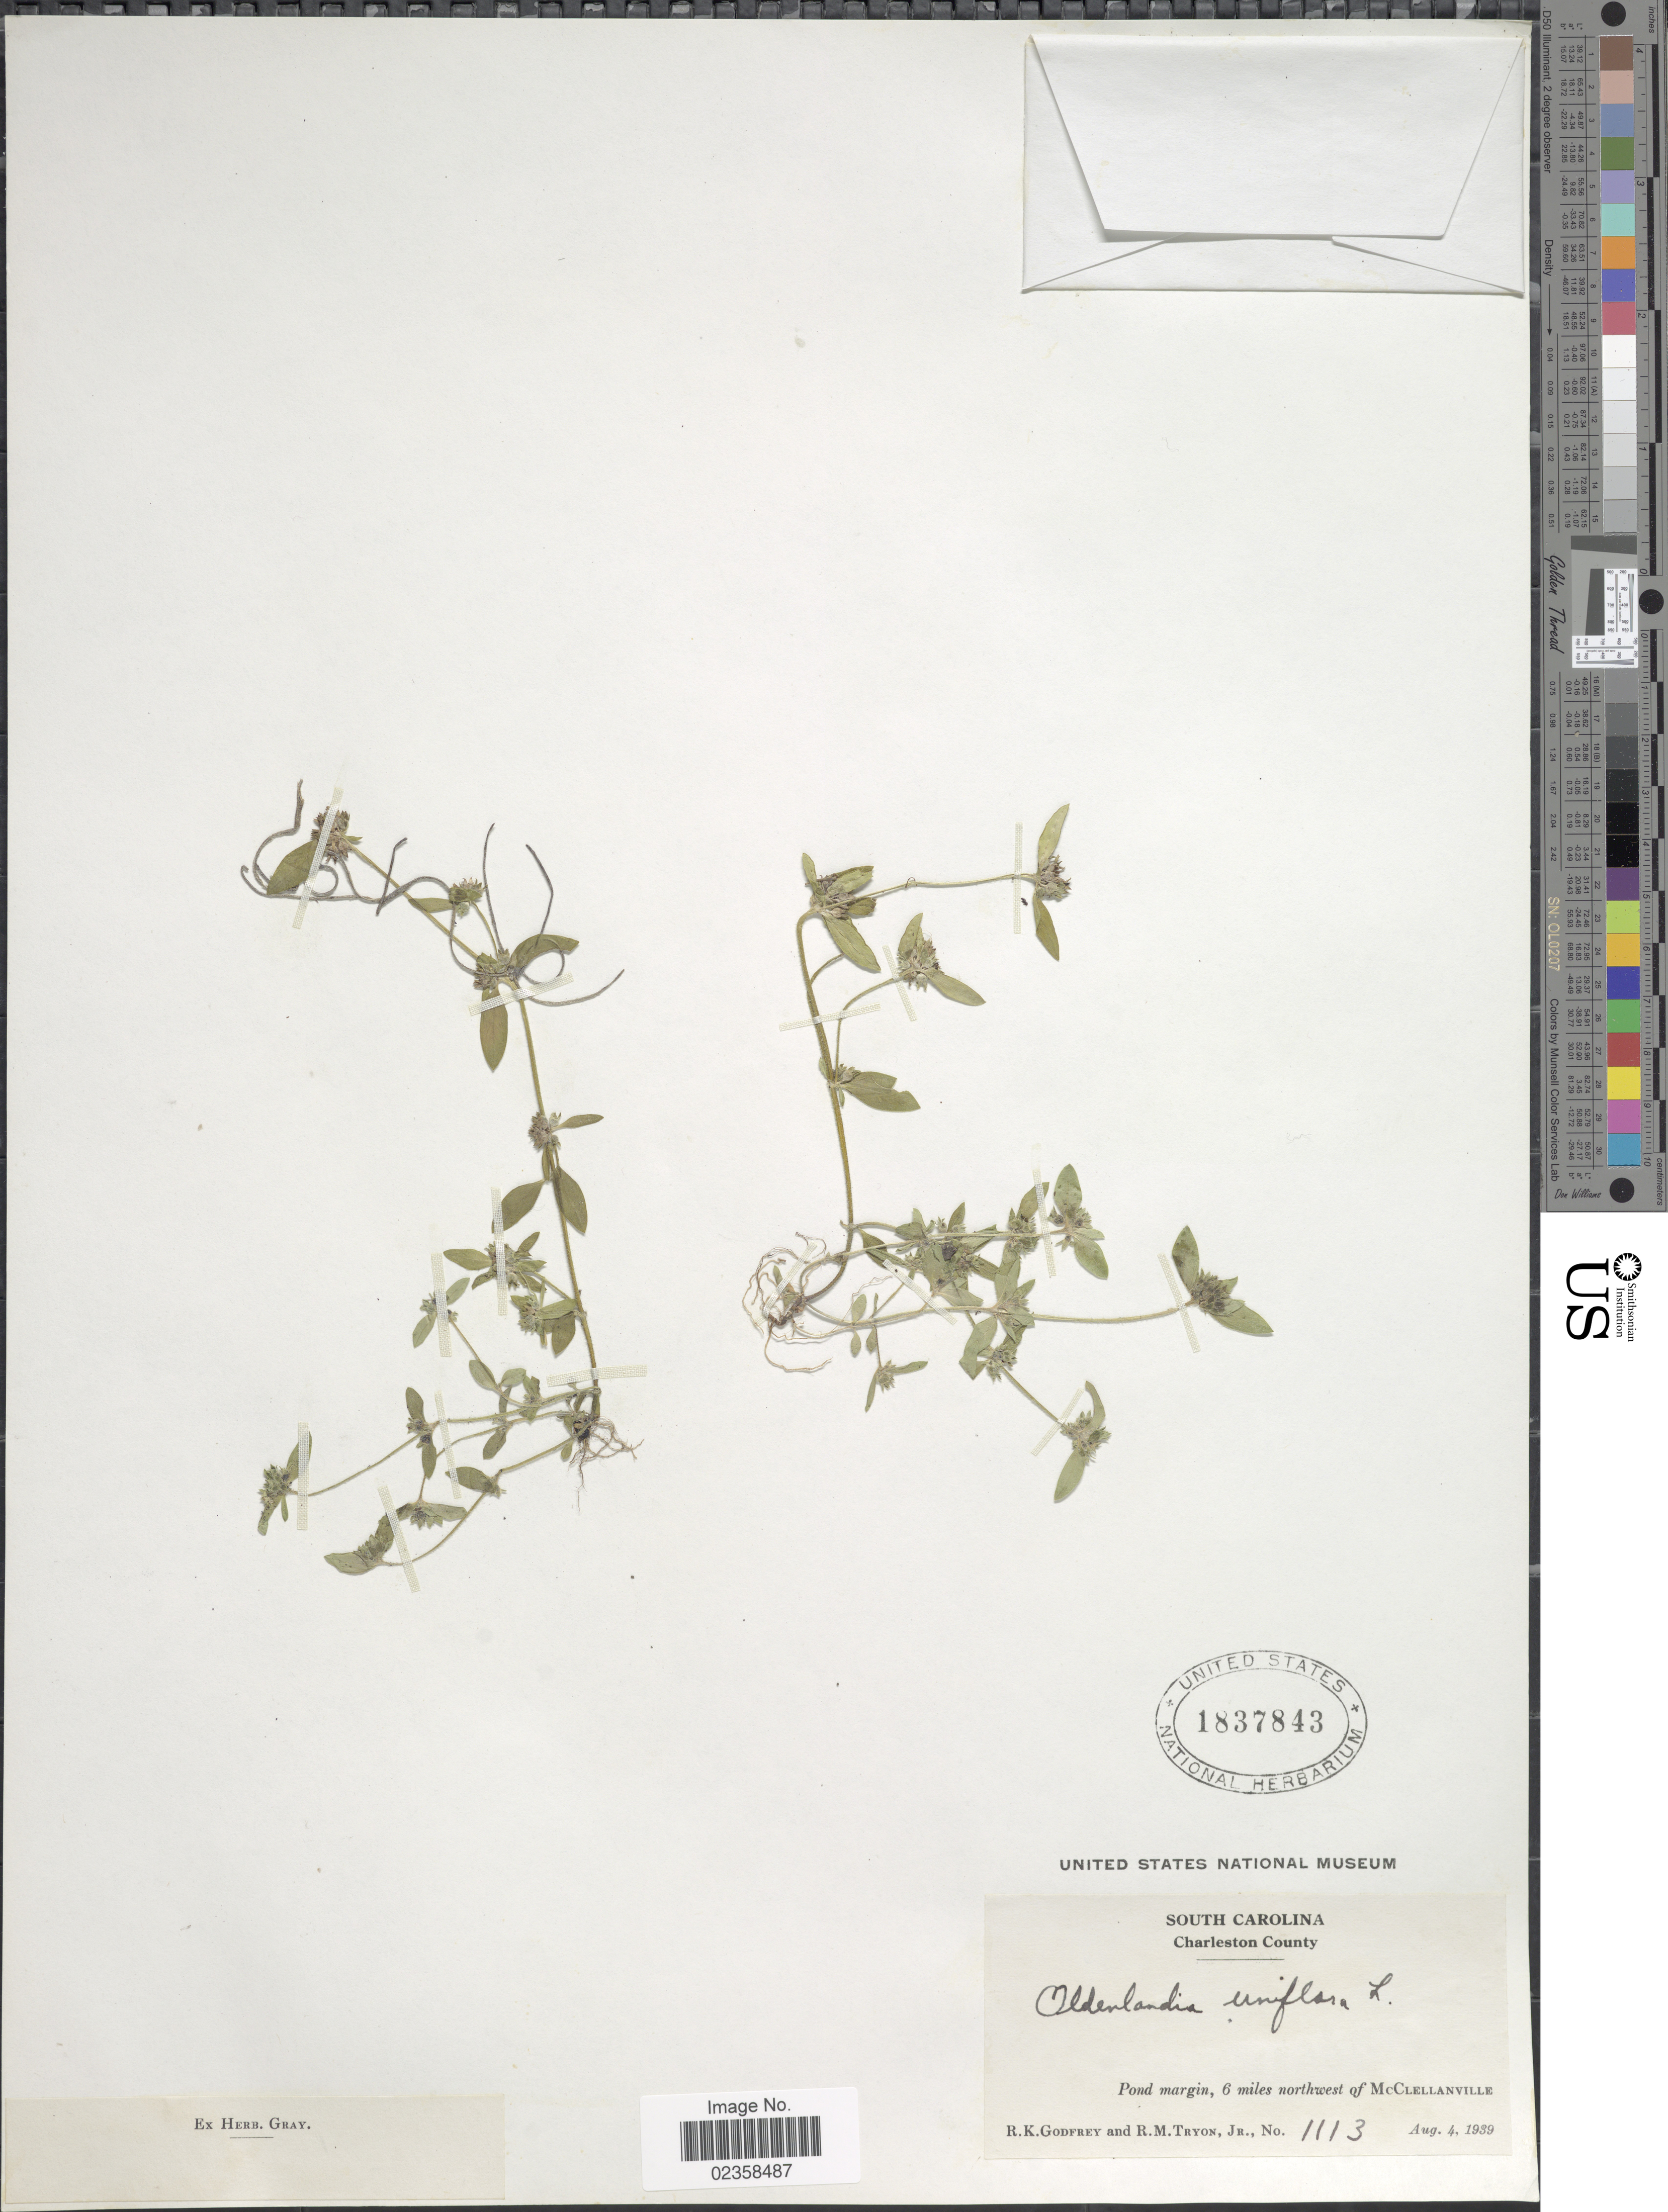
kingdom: Plantae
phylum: Tracheophyta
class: Magnoliopsida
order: Gentianales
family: Rubiaceae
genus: Oldenlandia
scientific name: Oldenlandia uniflora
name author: L.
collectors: R. K. Godfrey & R. M. Tryon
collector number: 1113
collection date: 1939-08-04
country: United States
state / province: South Carolina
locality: Charleston County, Pond margin, 6 miles northwest of McClellanville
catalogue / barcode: US 1837843